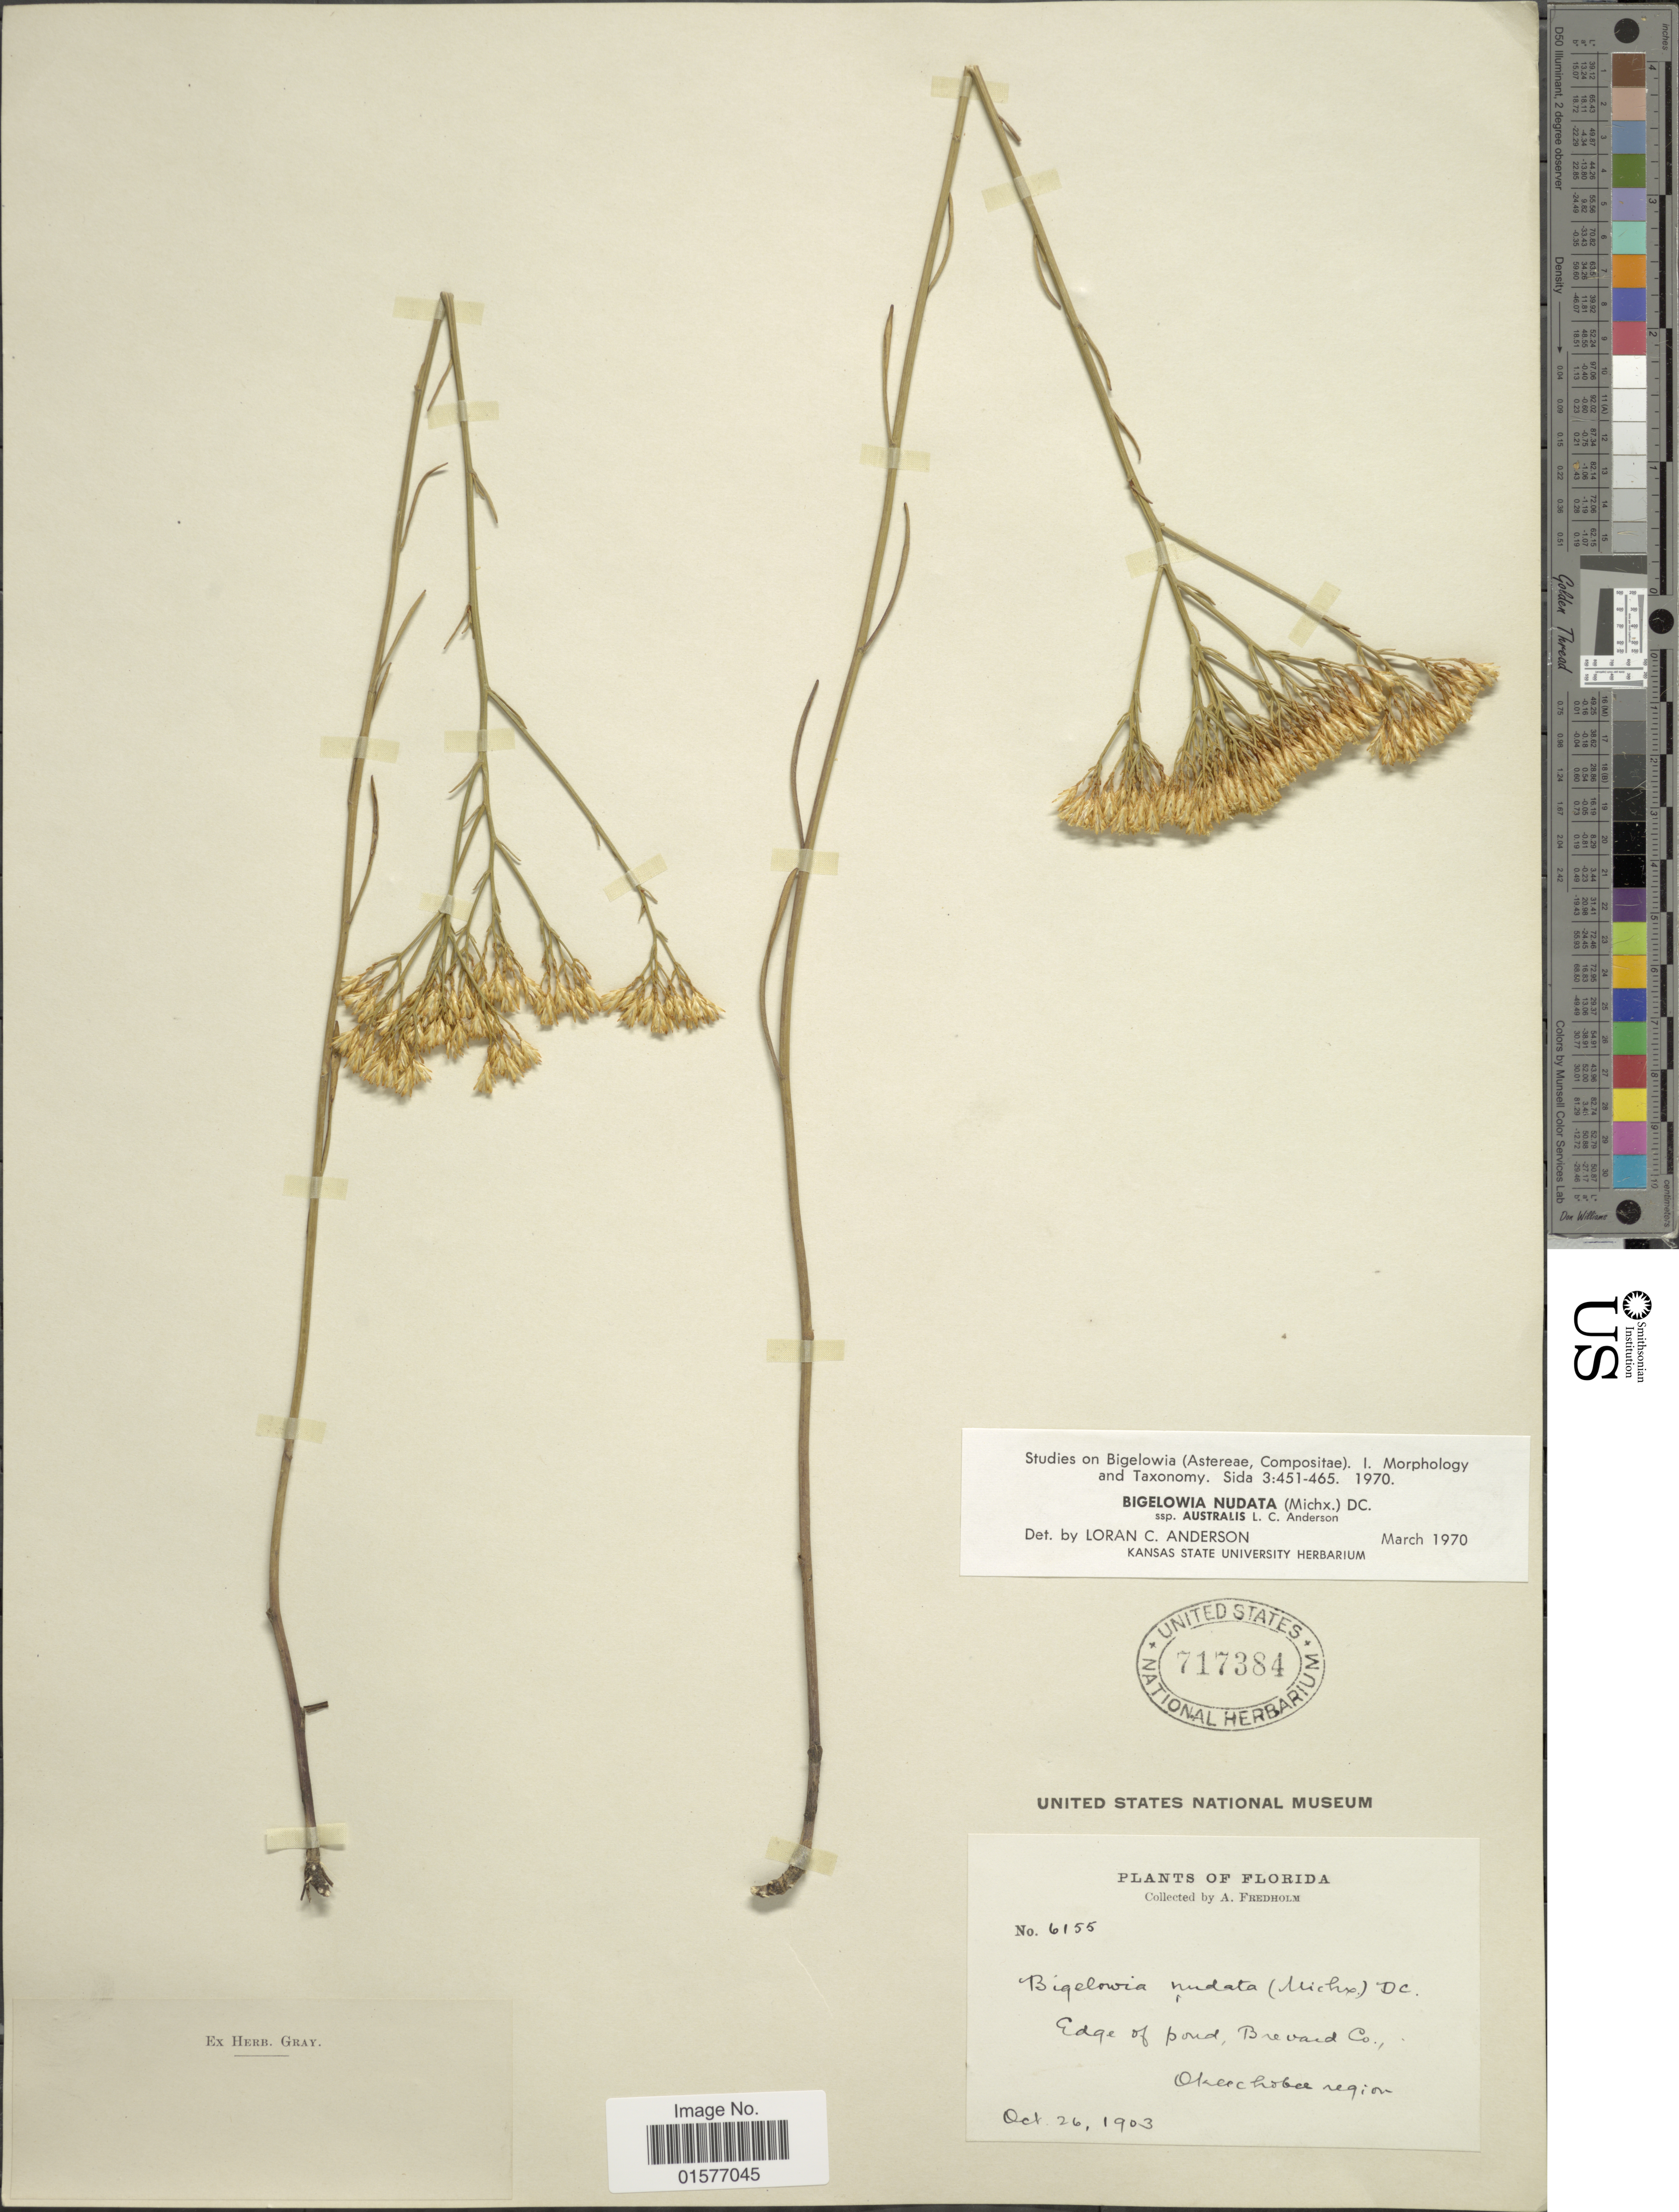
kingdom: Plantae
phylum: Tracheophyta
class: Magnoliopsida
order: Asterales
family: Asteraceae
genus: Bigelowia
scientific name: Bigelowia nudata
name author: (Michx.) DC.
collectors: A. Fredholm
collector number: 6155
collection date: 1903-10-26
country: United States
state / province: Florida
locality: Edge of pond, Brevard Co., Okeechobee region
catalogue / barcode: US 717384